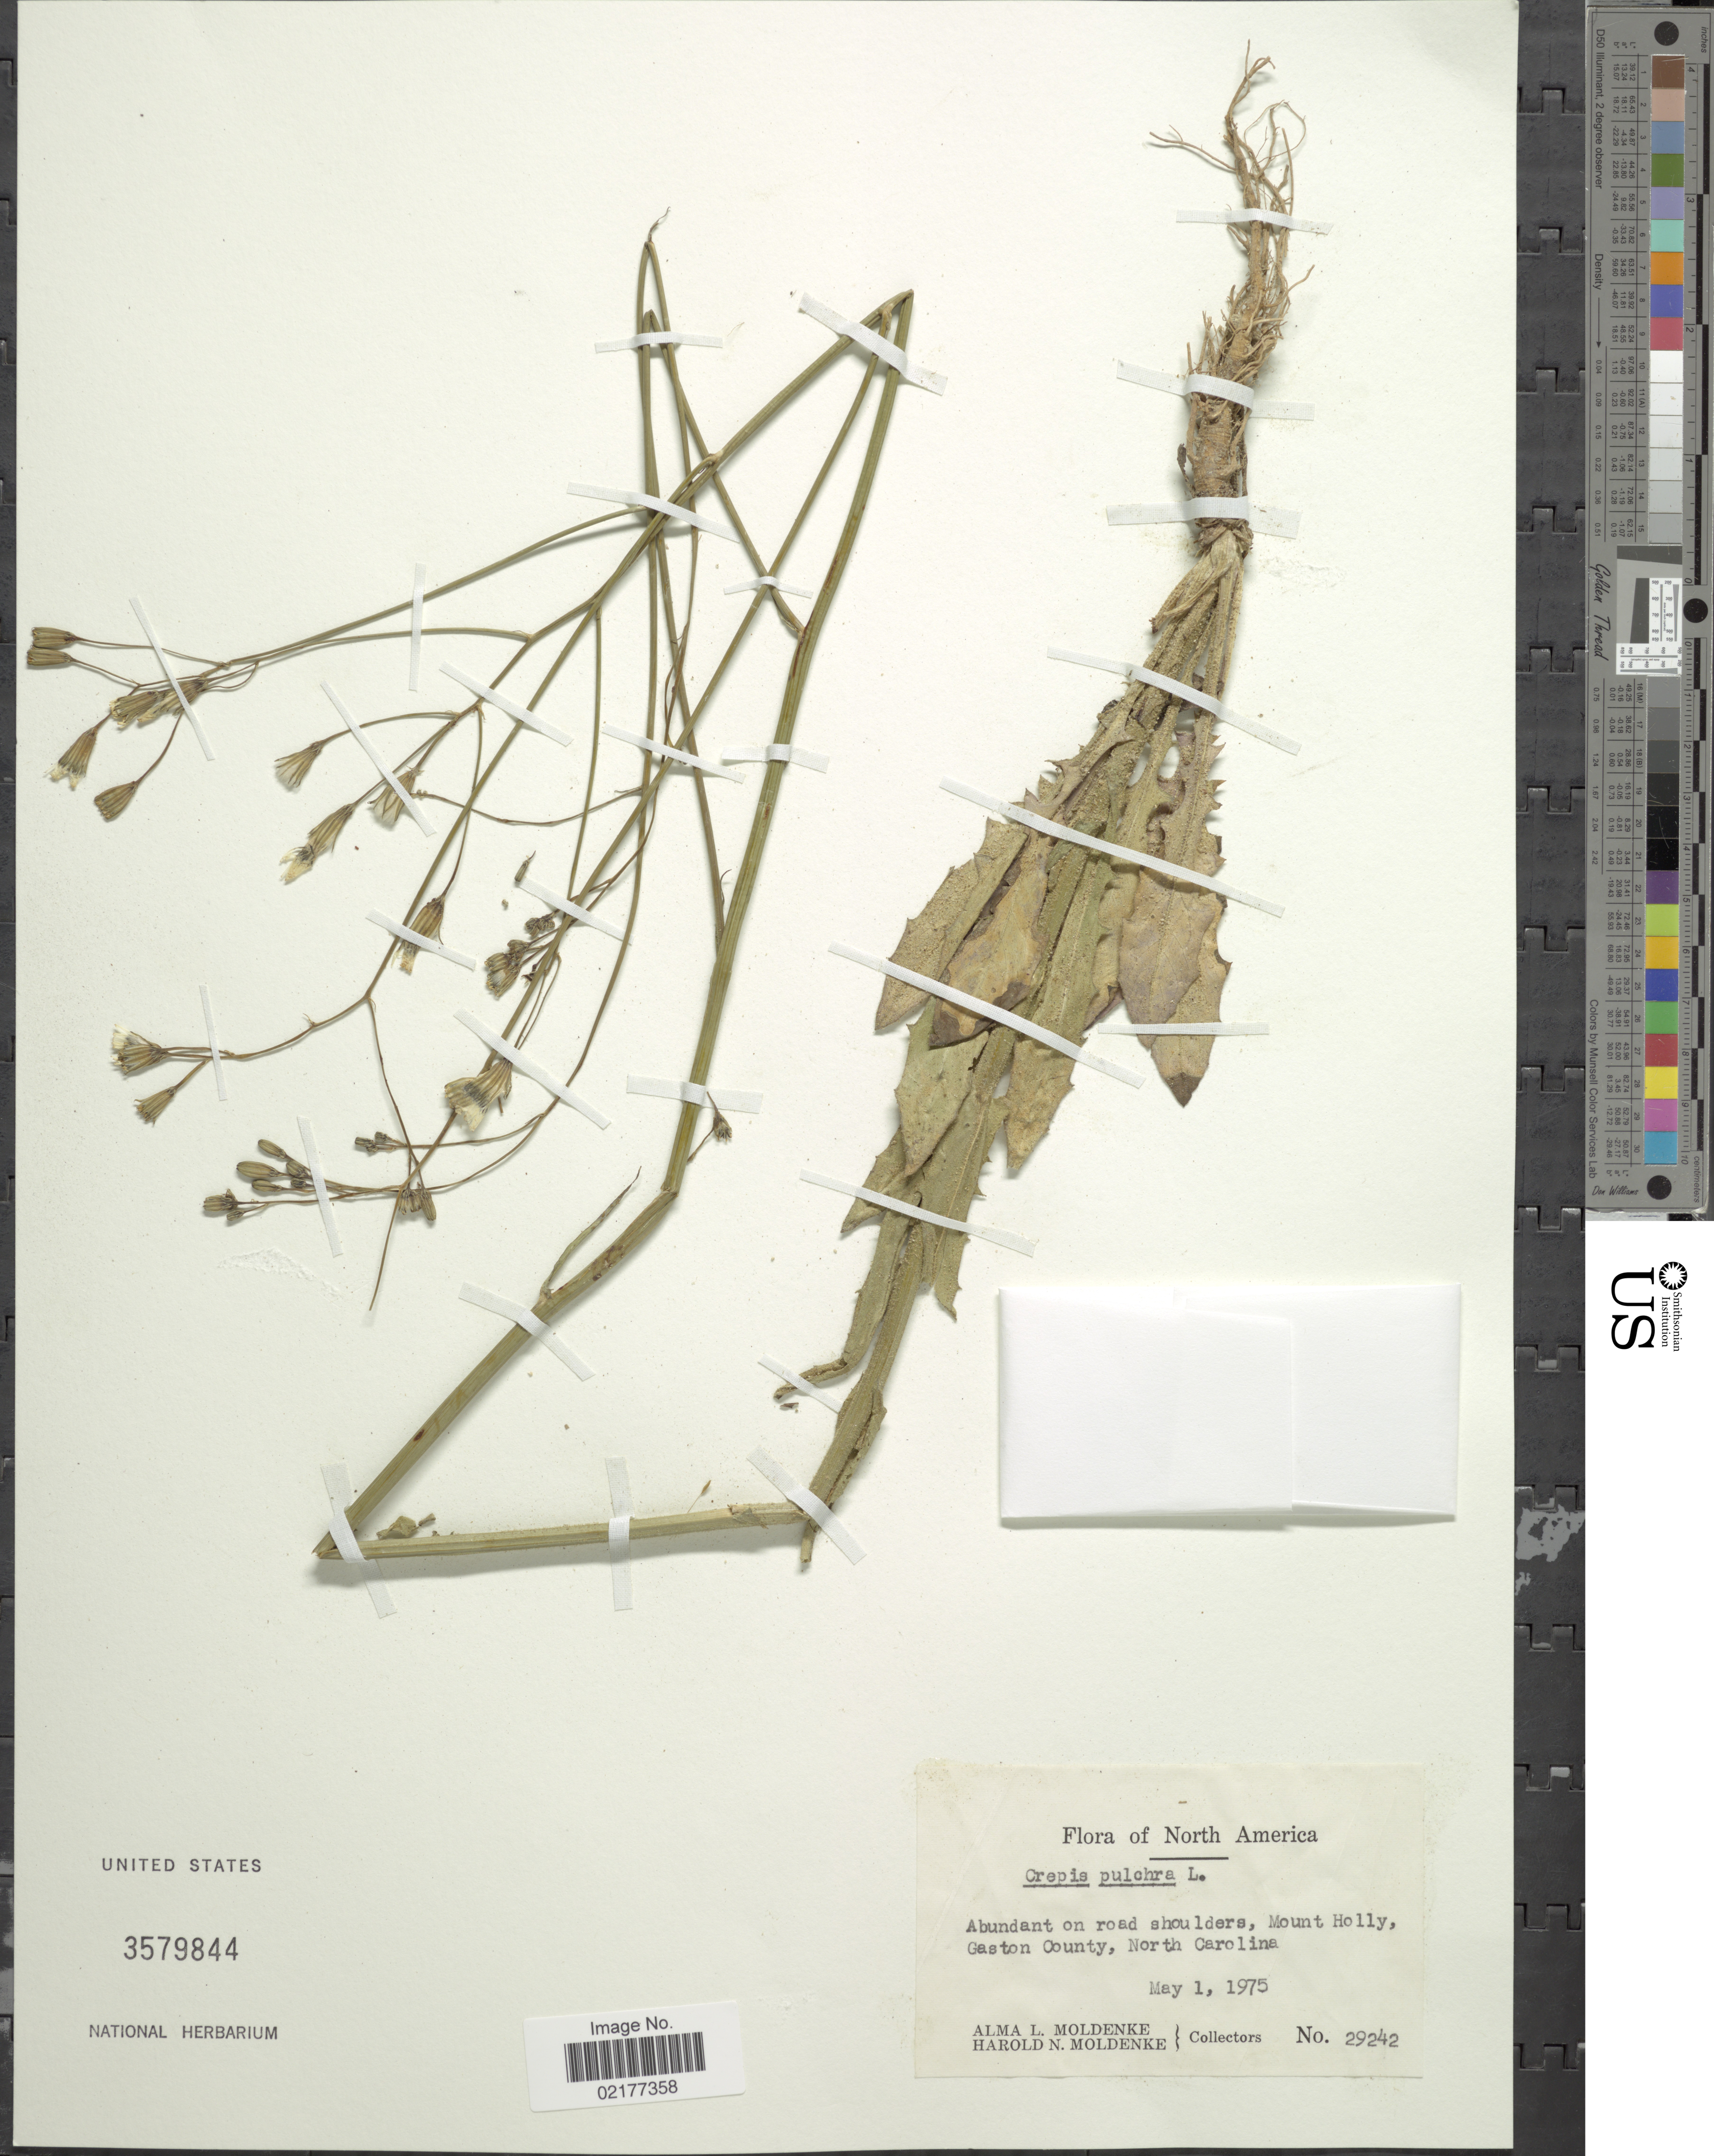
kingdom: Plantae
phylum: Tracheophyta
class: Magnoliopsida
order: Asterales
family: Asteraceae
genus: Crepis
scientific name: Crepis pulchra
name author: L.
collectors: A. L. Moldenke & H. N. Moldenke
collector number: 29242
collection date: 1975-05-01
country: United States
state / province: North Carolina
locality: Abundant on road shoulders, Mount Holly, Gaston County, North Carolina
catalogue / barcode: US 3579844